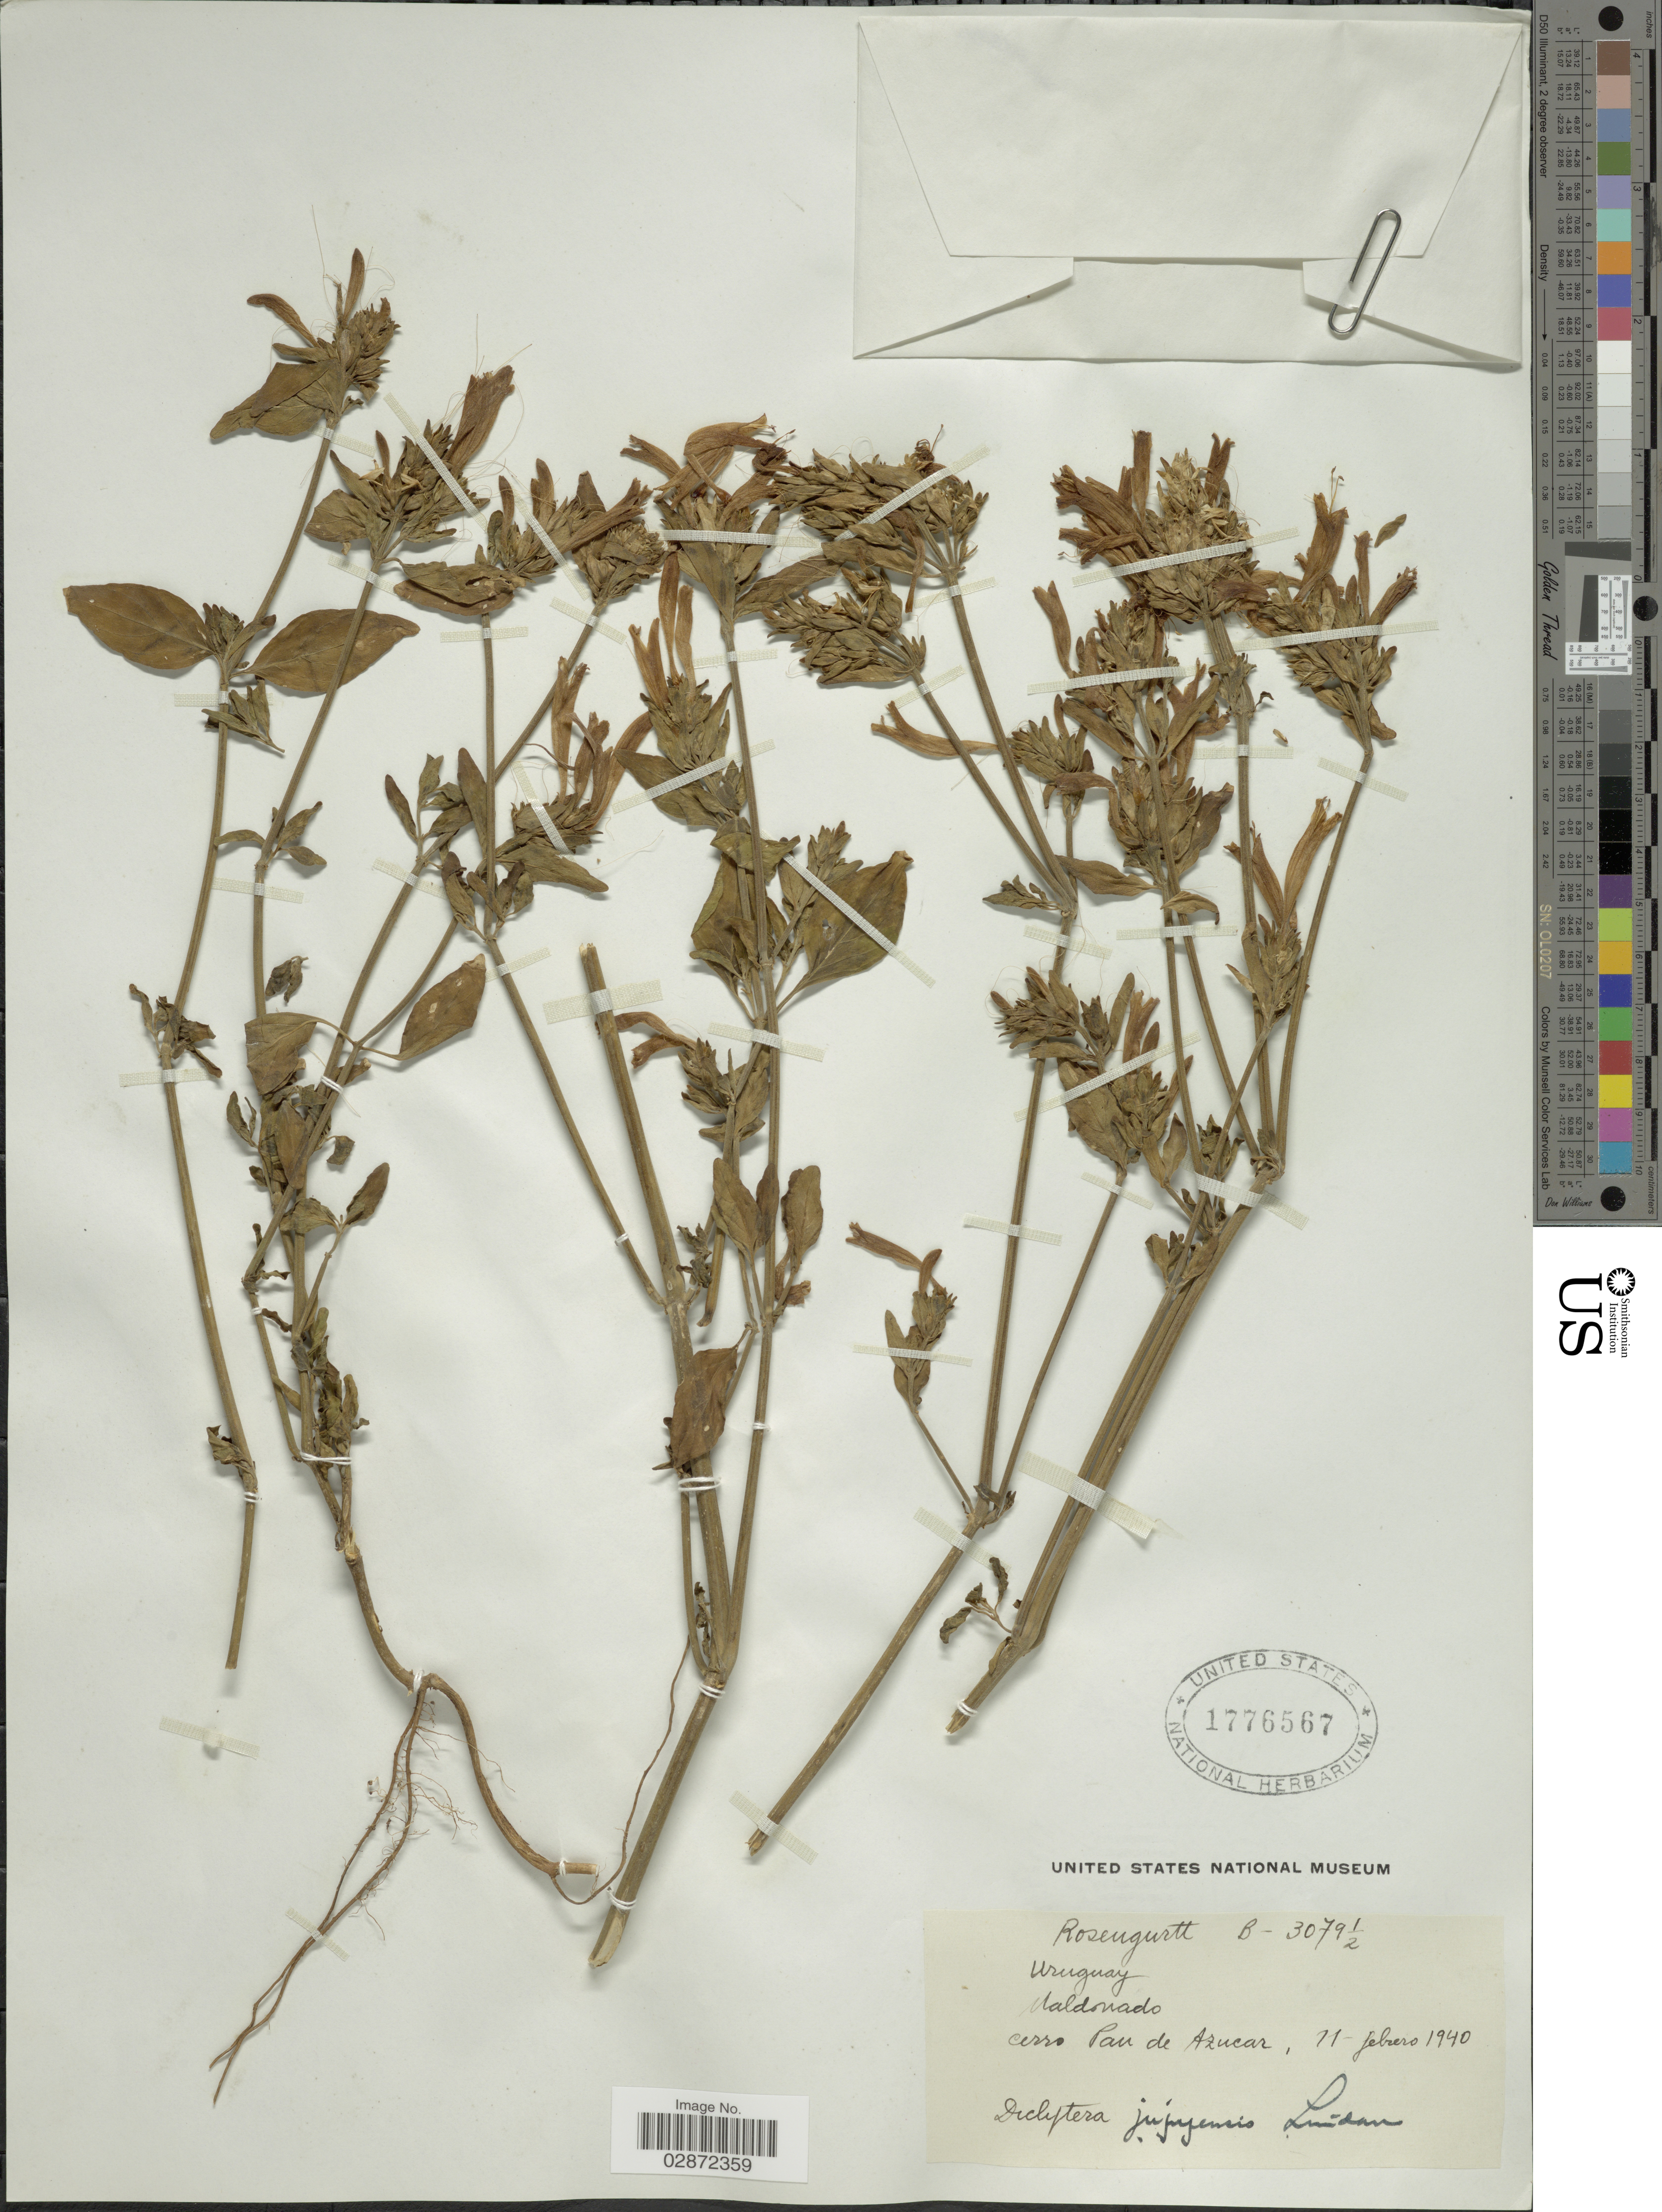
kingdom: Plantae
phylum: Tracheophyta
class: Magnoliopsida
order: Lamiales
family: Acanthaceae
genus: Dicliptera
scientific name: Dicliptera squarrosa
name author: Nees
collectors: Rosengurtt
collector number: B-3079½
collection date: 1940-02-11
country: Uruguay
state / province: Maldonado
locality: Cerro Pan de Azucar.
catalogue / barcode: US 1776567